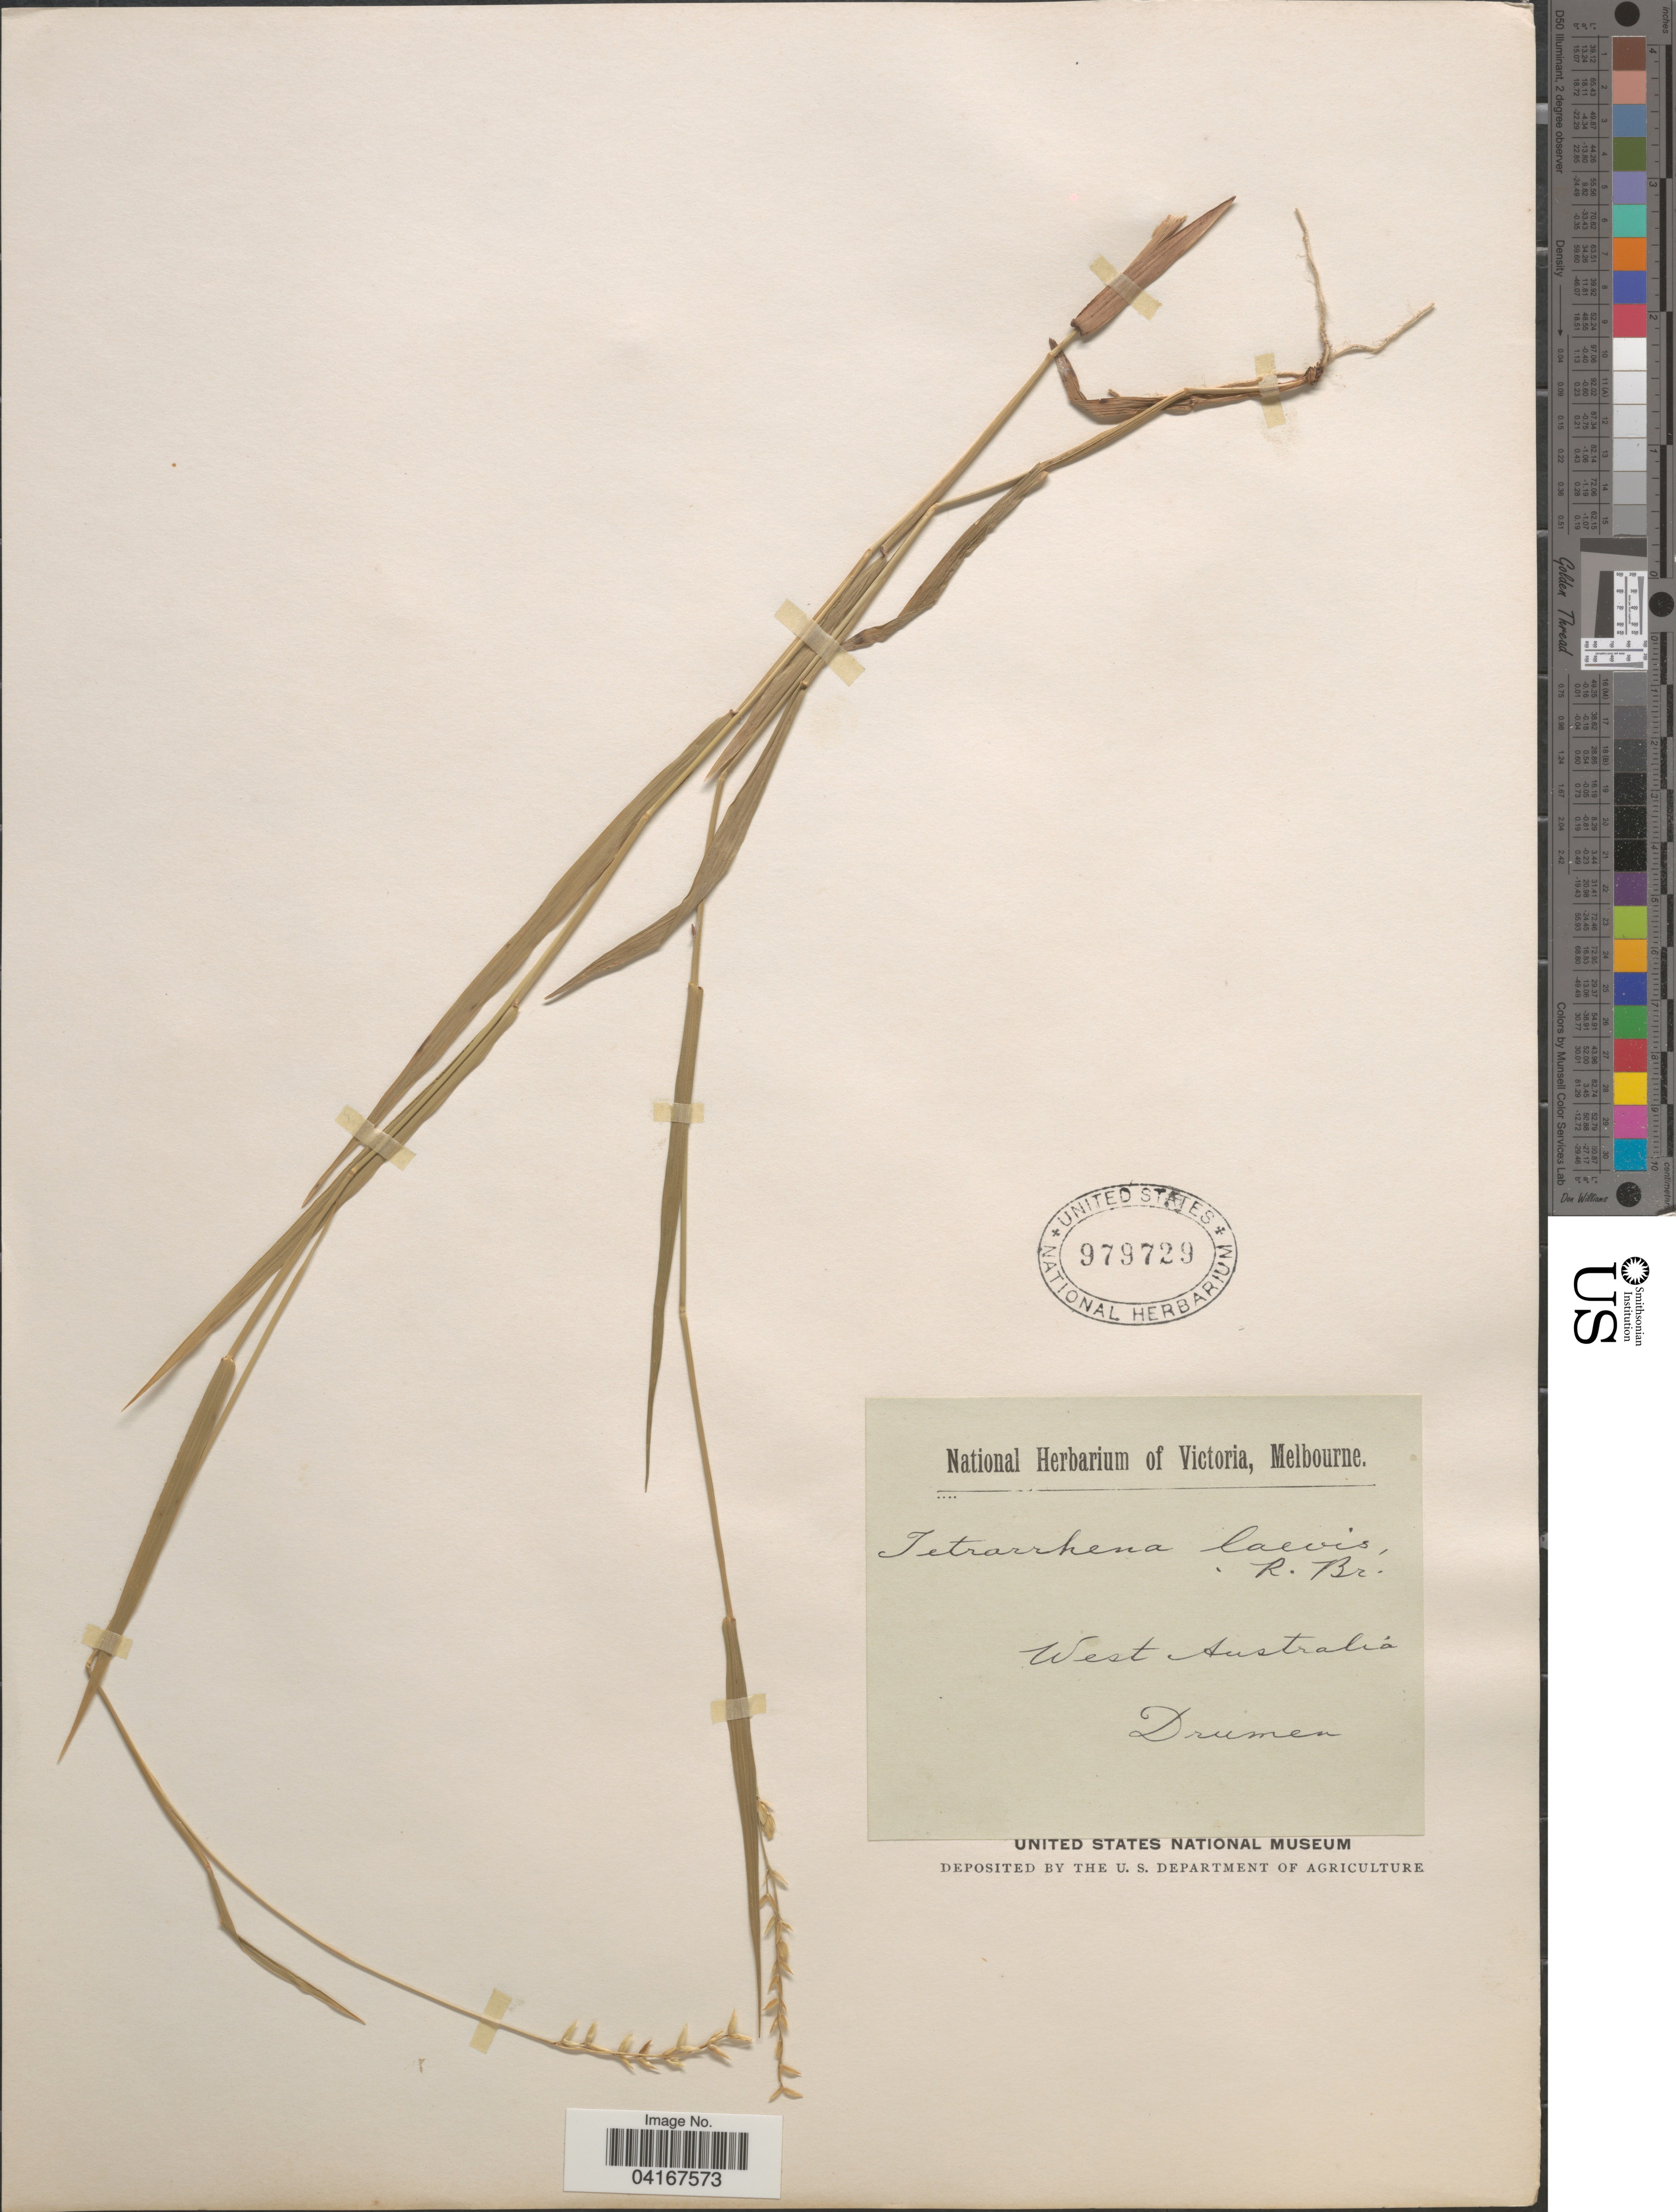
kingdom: Plantae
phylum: Tracheophyta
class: Liliopsida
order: Poales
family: Poaceae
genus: Tetrarrhena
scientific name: Tetrarrhena laevis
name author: R. Br.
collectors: Drumen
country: Australia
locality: West Australia.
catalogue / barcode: US 979729